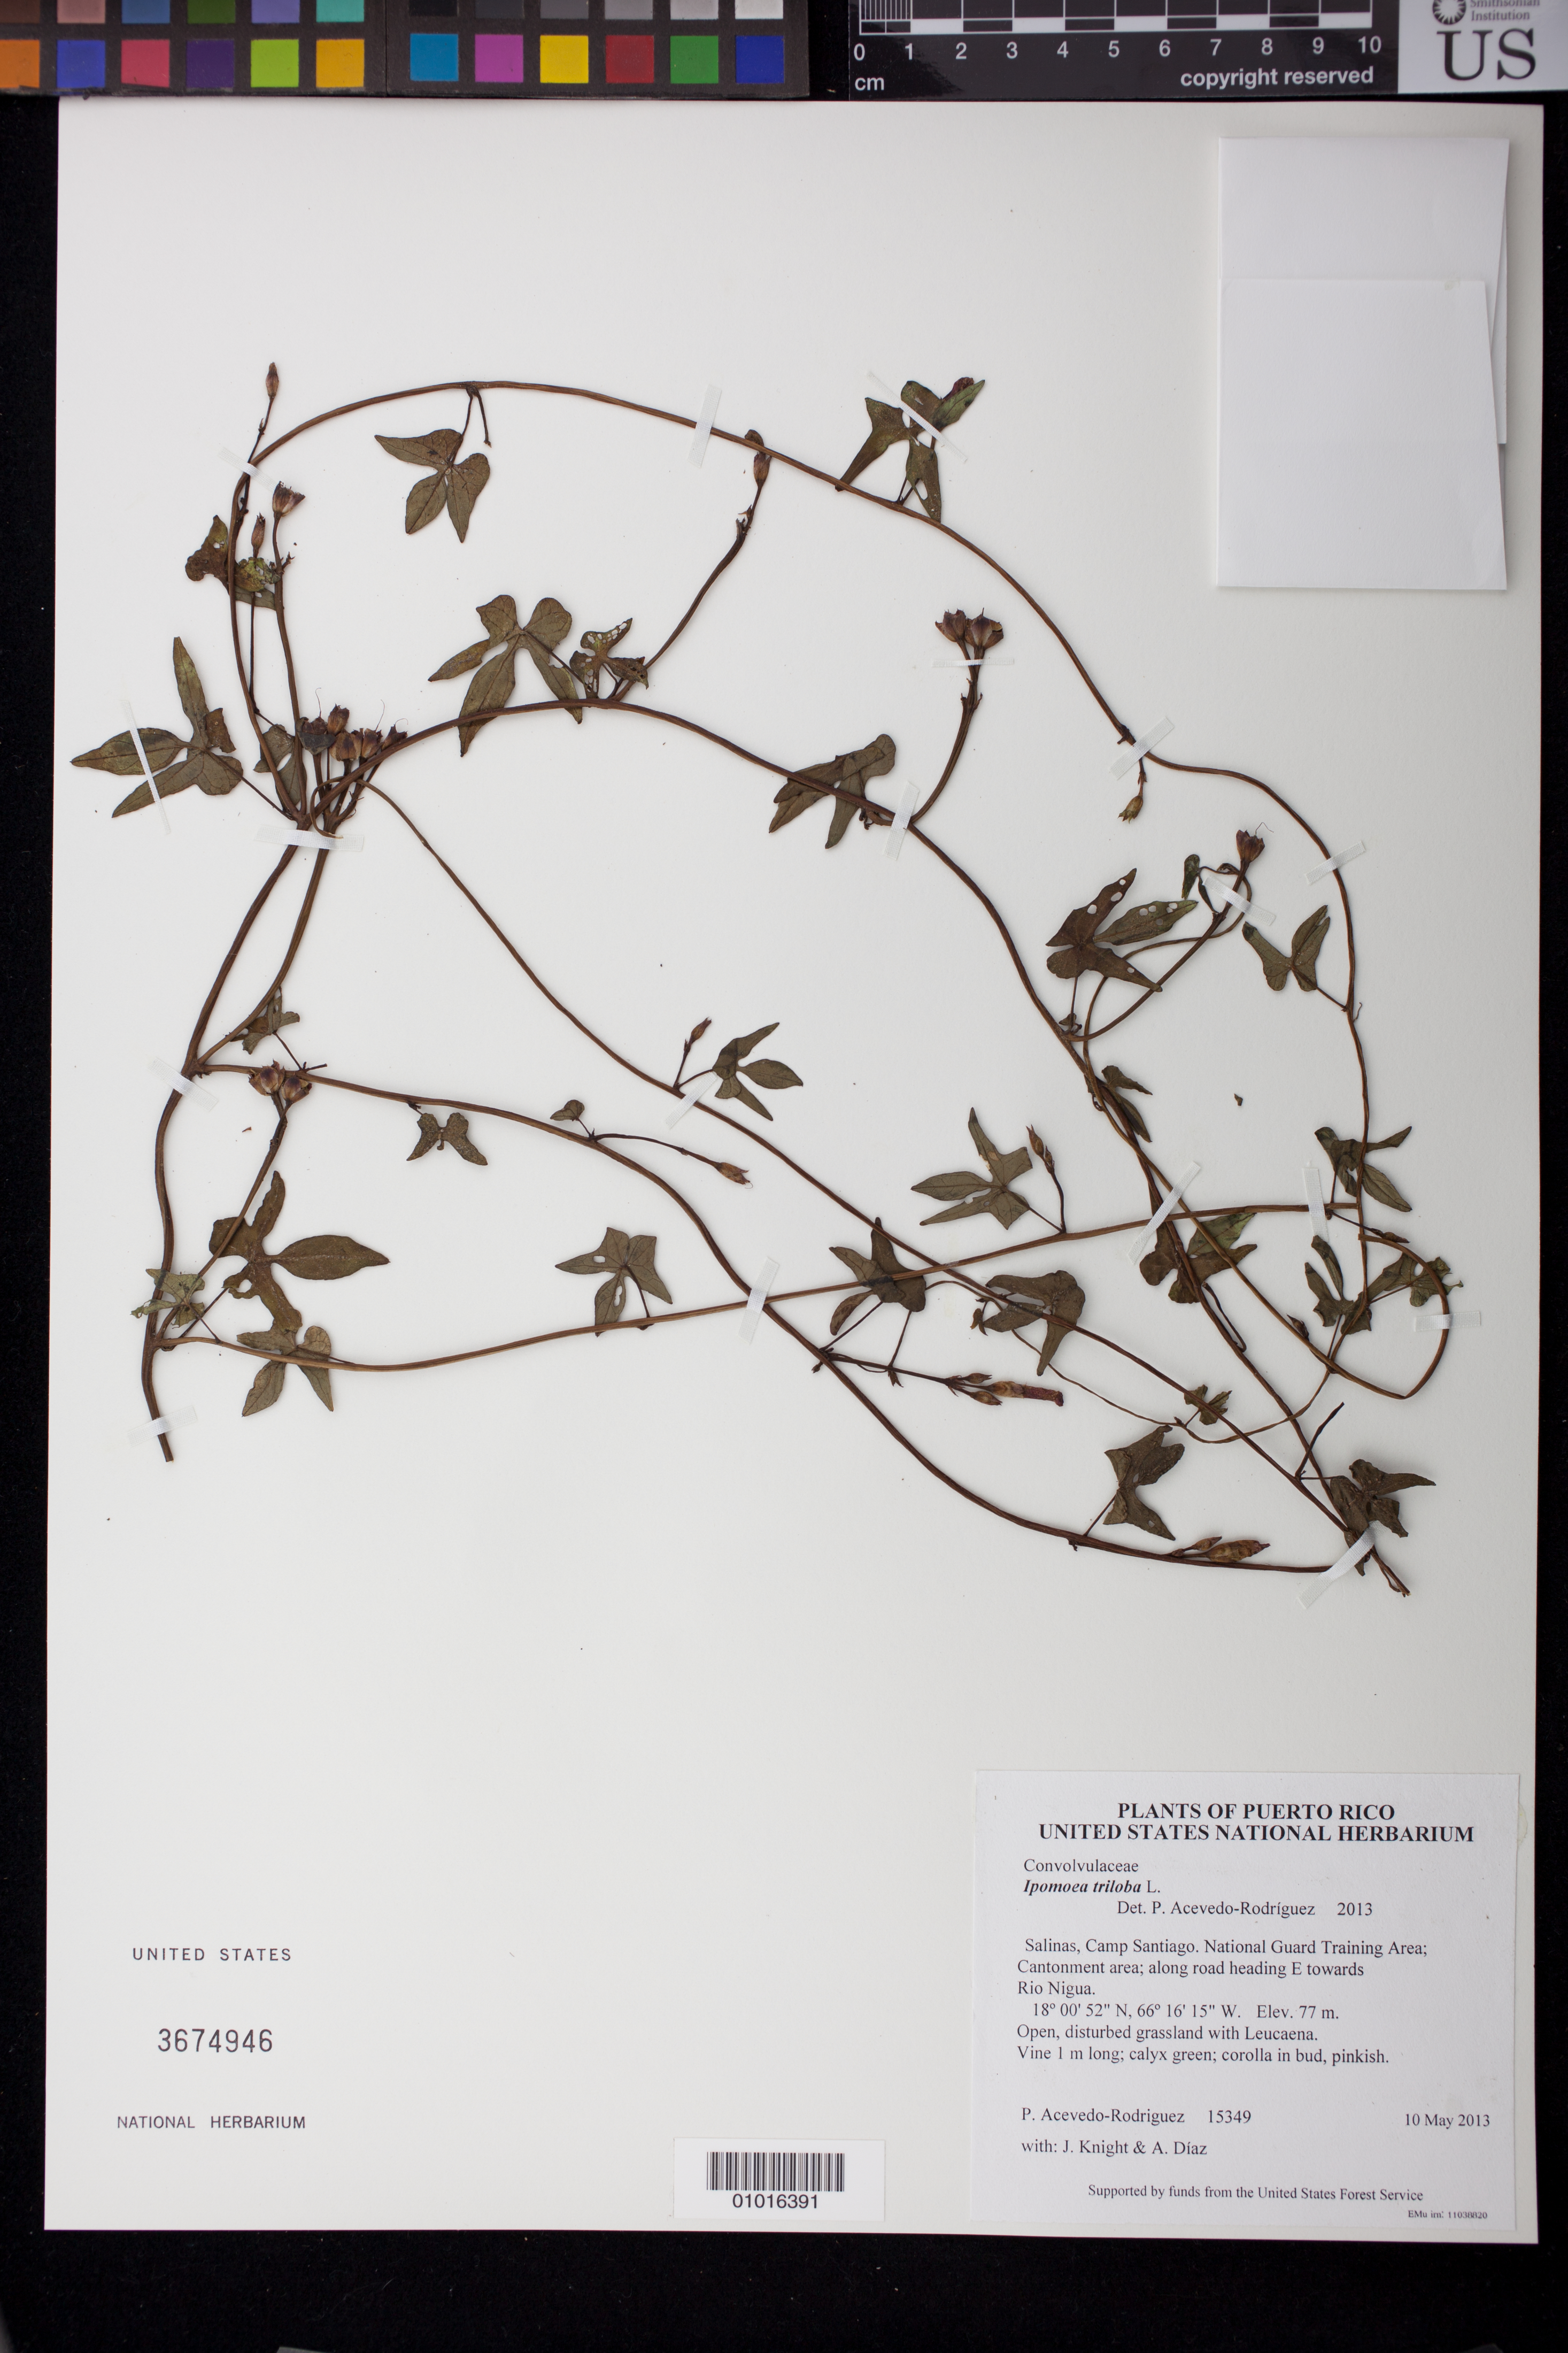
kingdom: Plantae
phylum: Tracheophyta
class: Magnoliopsida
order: Solanales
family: Convolvulaceae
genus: Ipomoea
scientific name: Ipomoea triloba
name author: L.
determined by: Acevedo-Rodríguez, P., (BOT), Smithsonian Institution - National Museum of Natural History (UNITED STATES)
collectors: P. Acevedo-Rodr., J. Knight & A. Díaz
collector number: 15349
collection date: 2013-05-10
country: Puerto Rico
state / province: Salinas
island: Puerto Rico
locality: Camp Santiago. National Guard Training Area; Cantonment area; along road heading E towards Rio Nigua.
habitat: Open, disturbed grassland with Leucaena.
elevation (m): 77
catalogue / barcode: US 3674946